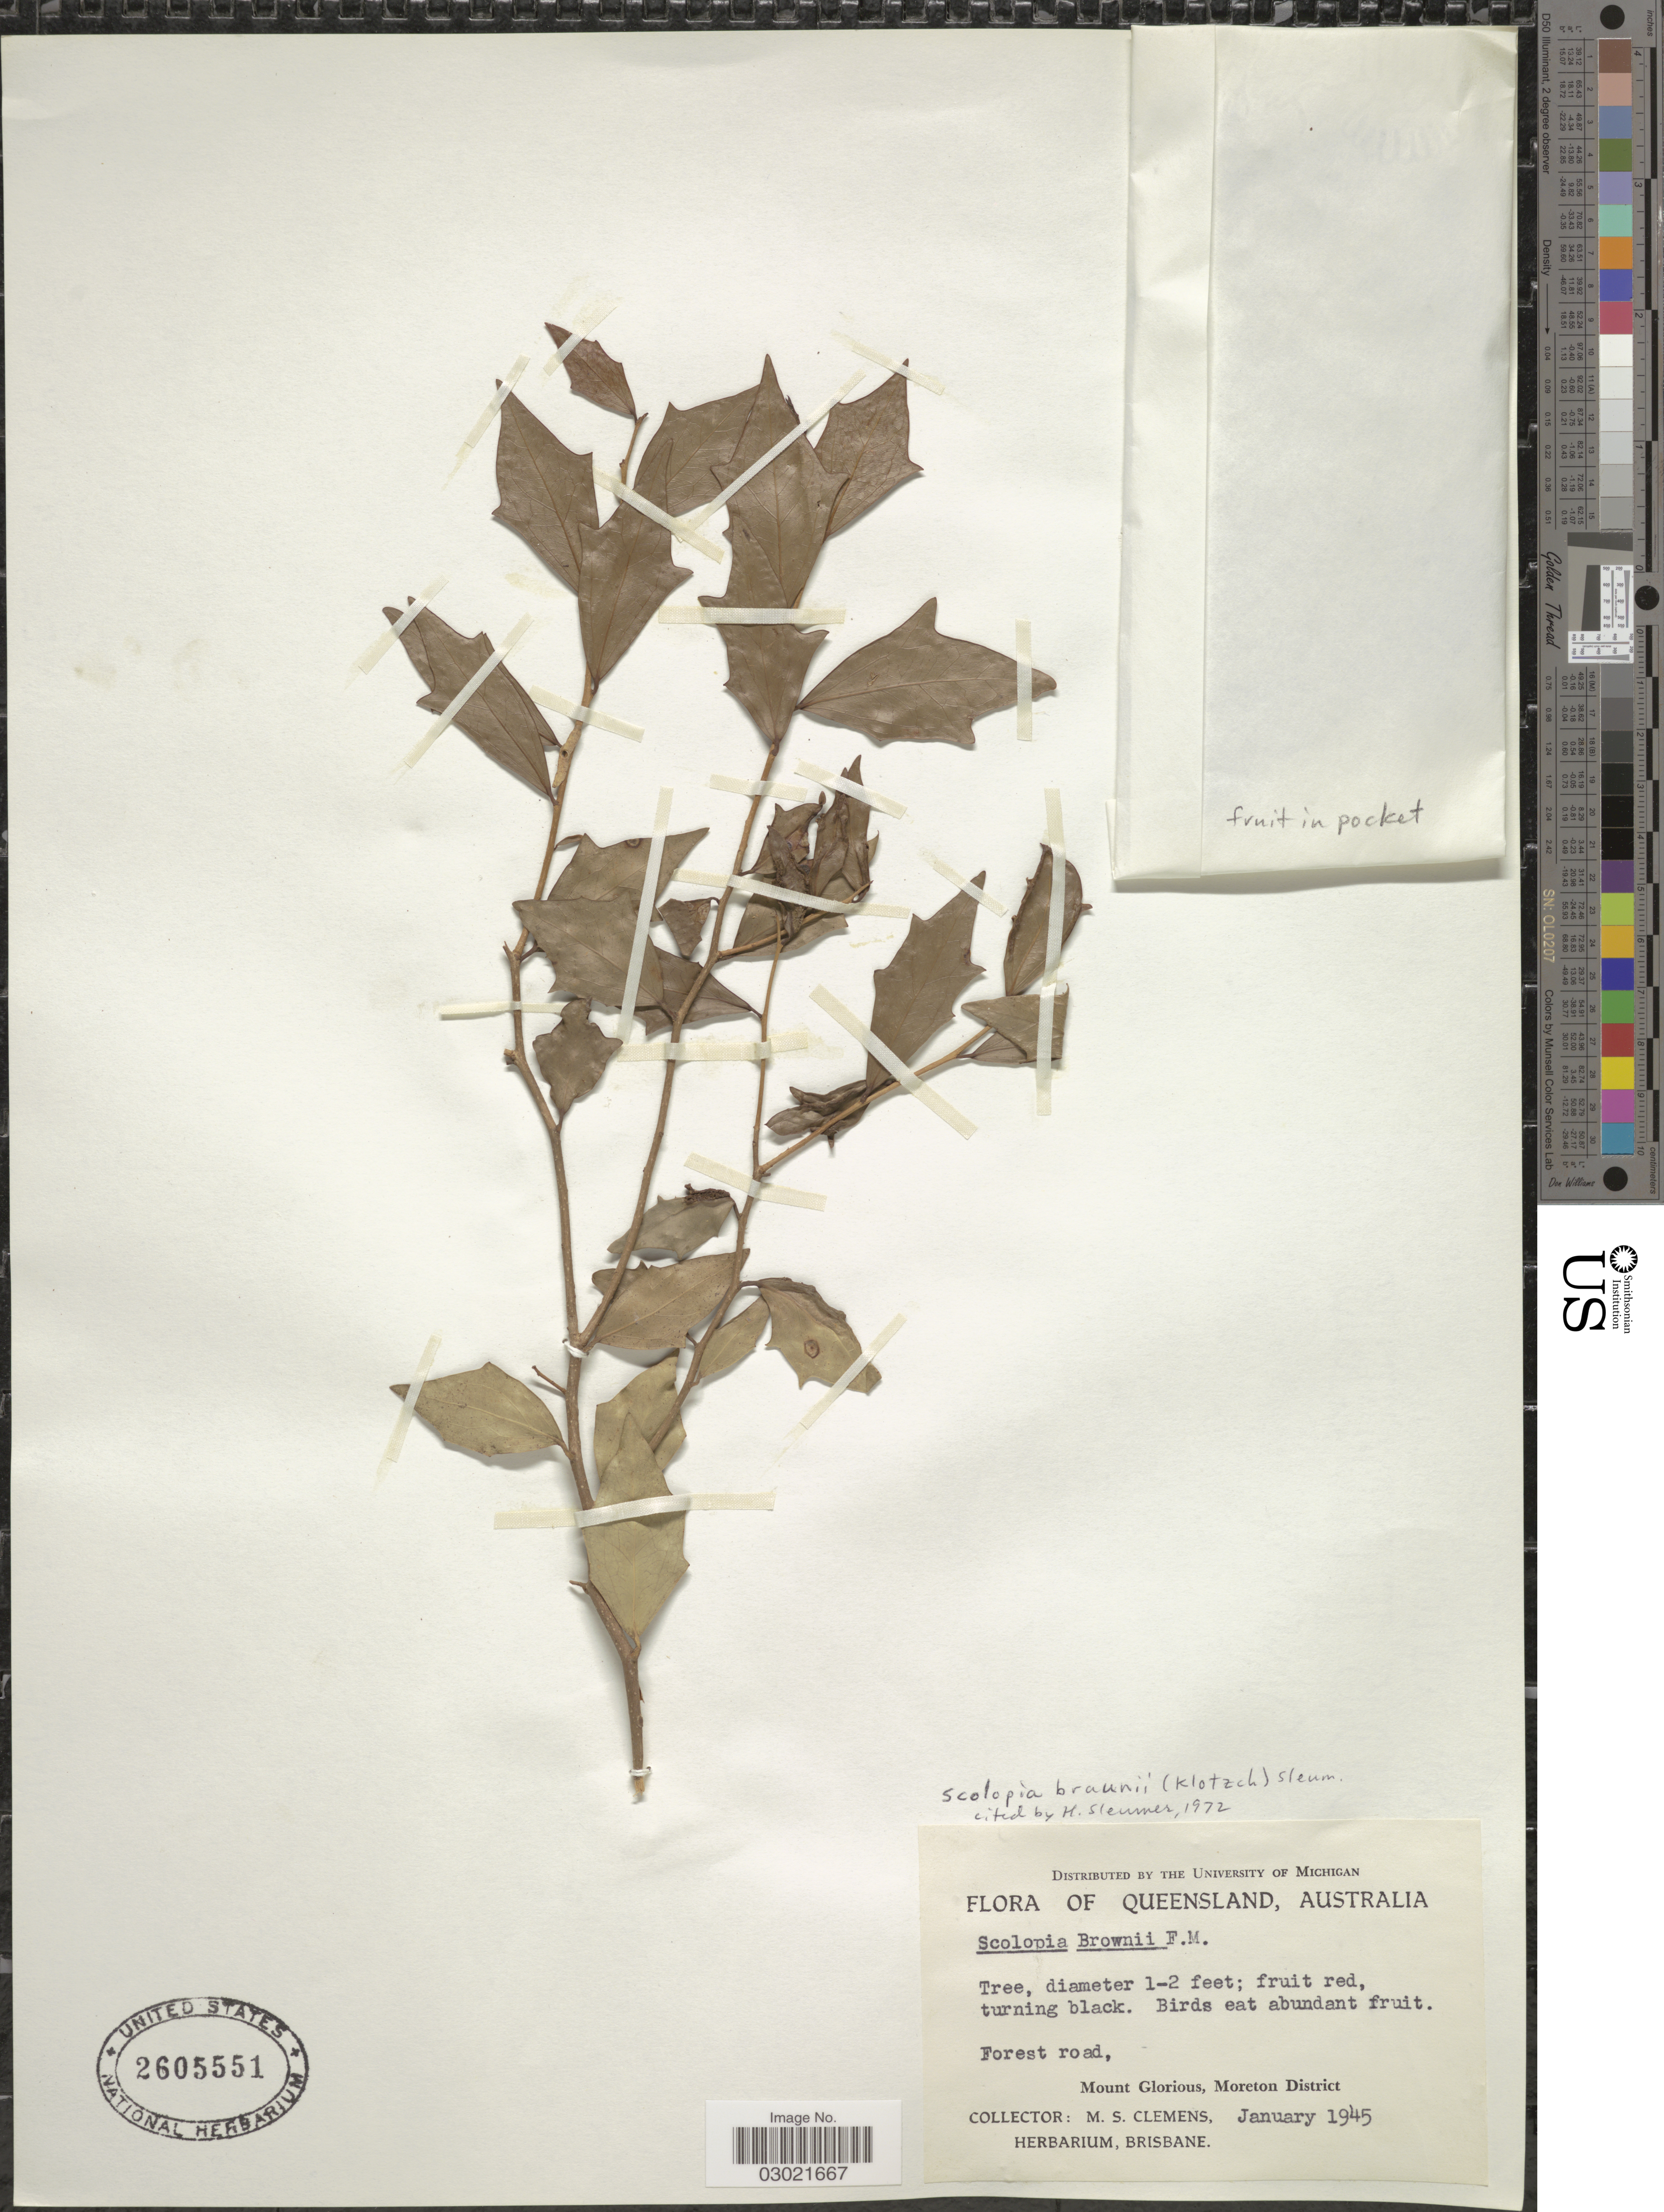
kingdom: Plantae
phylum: Tracheophyta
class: Magnoliopsida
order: Malpighiales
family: Salicaceae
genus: Scolopia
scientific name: Scolopia braunii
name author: (Klotzsch) Sleumer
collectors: M. S. Clemens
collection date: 1945-01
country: Australia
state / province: Queensland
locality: Forest road, Mount Glorious, Moreton District.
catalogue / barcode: US 2605551